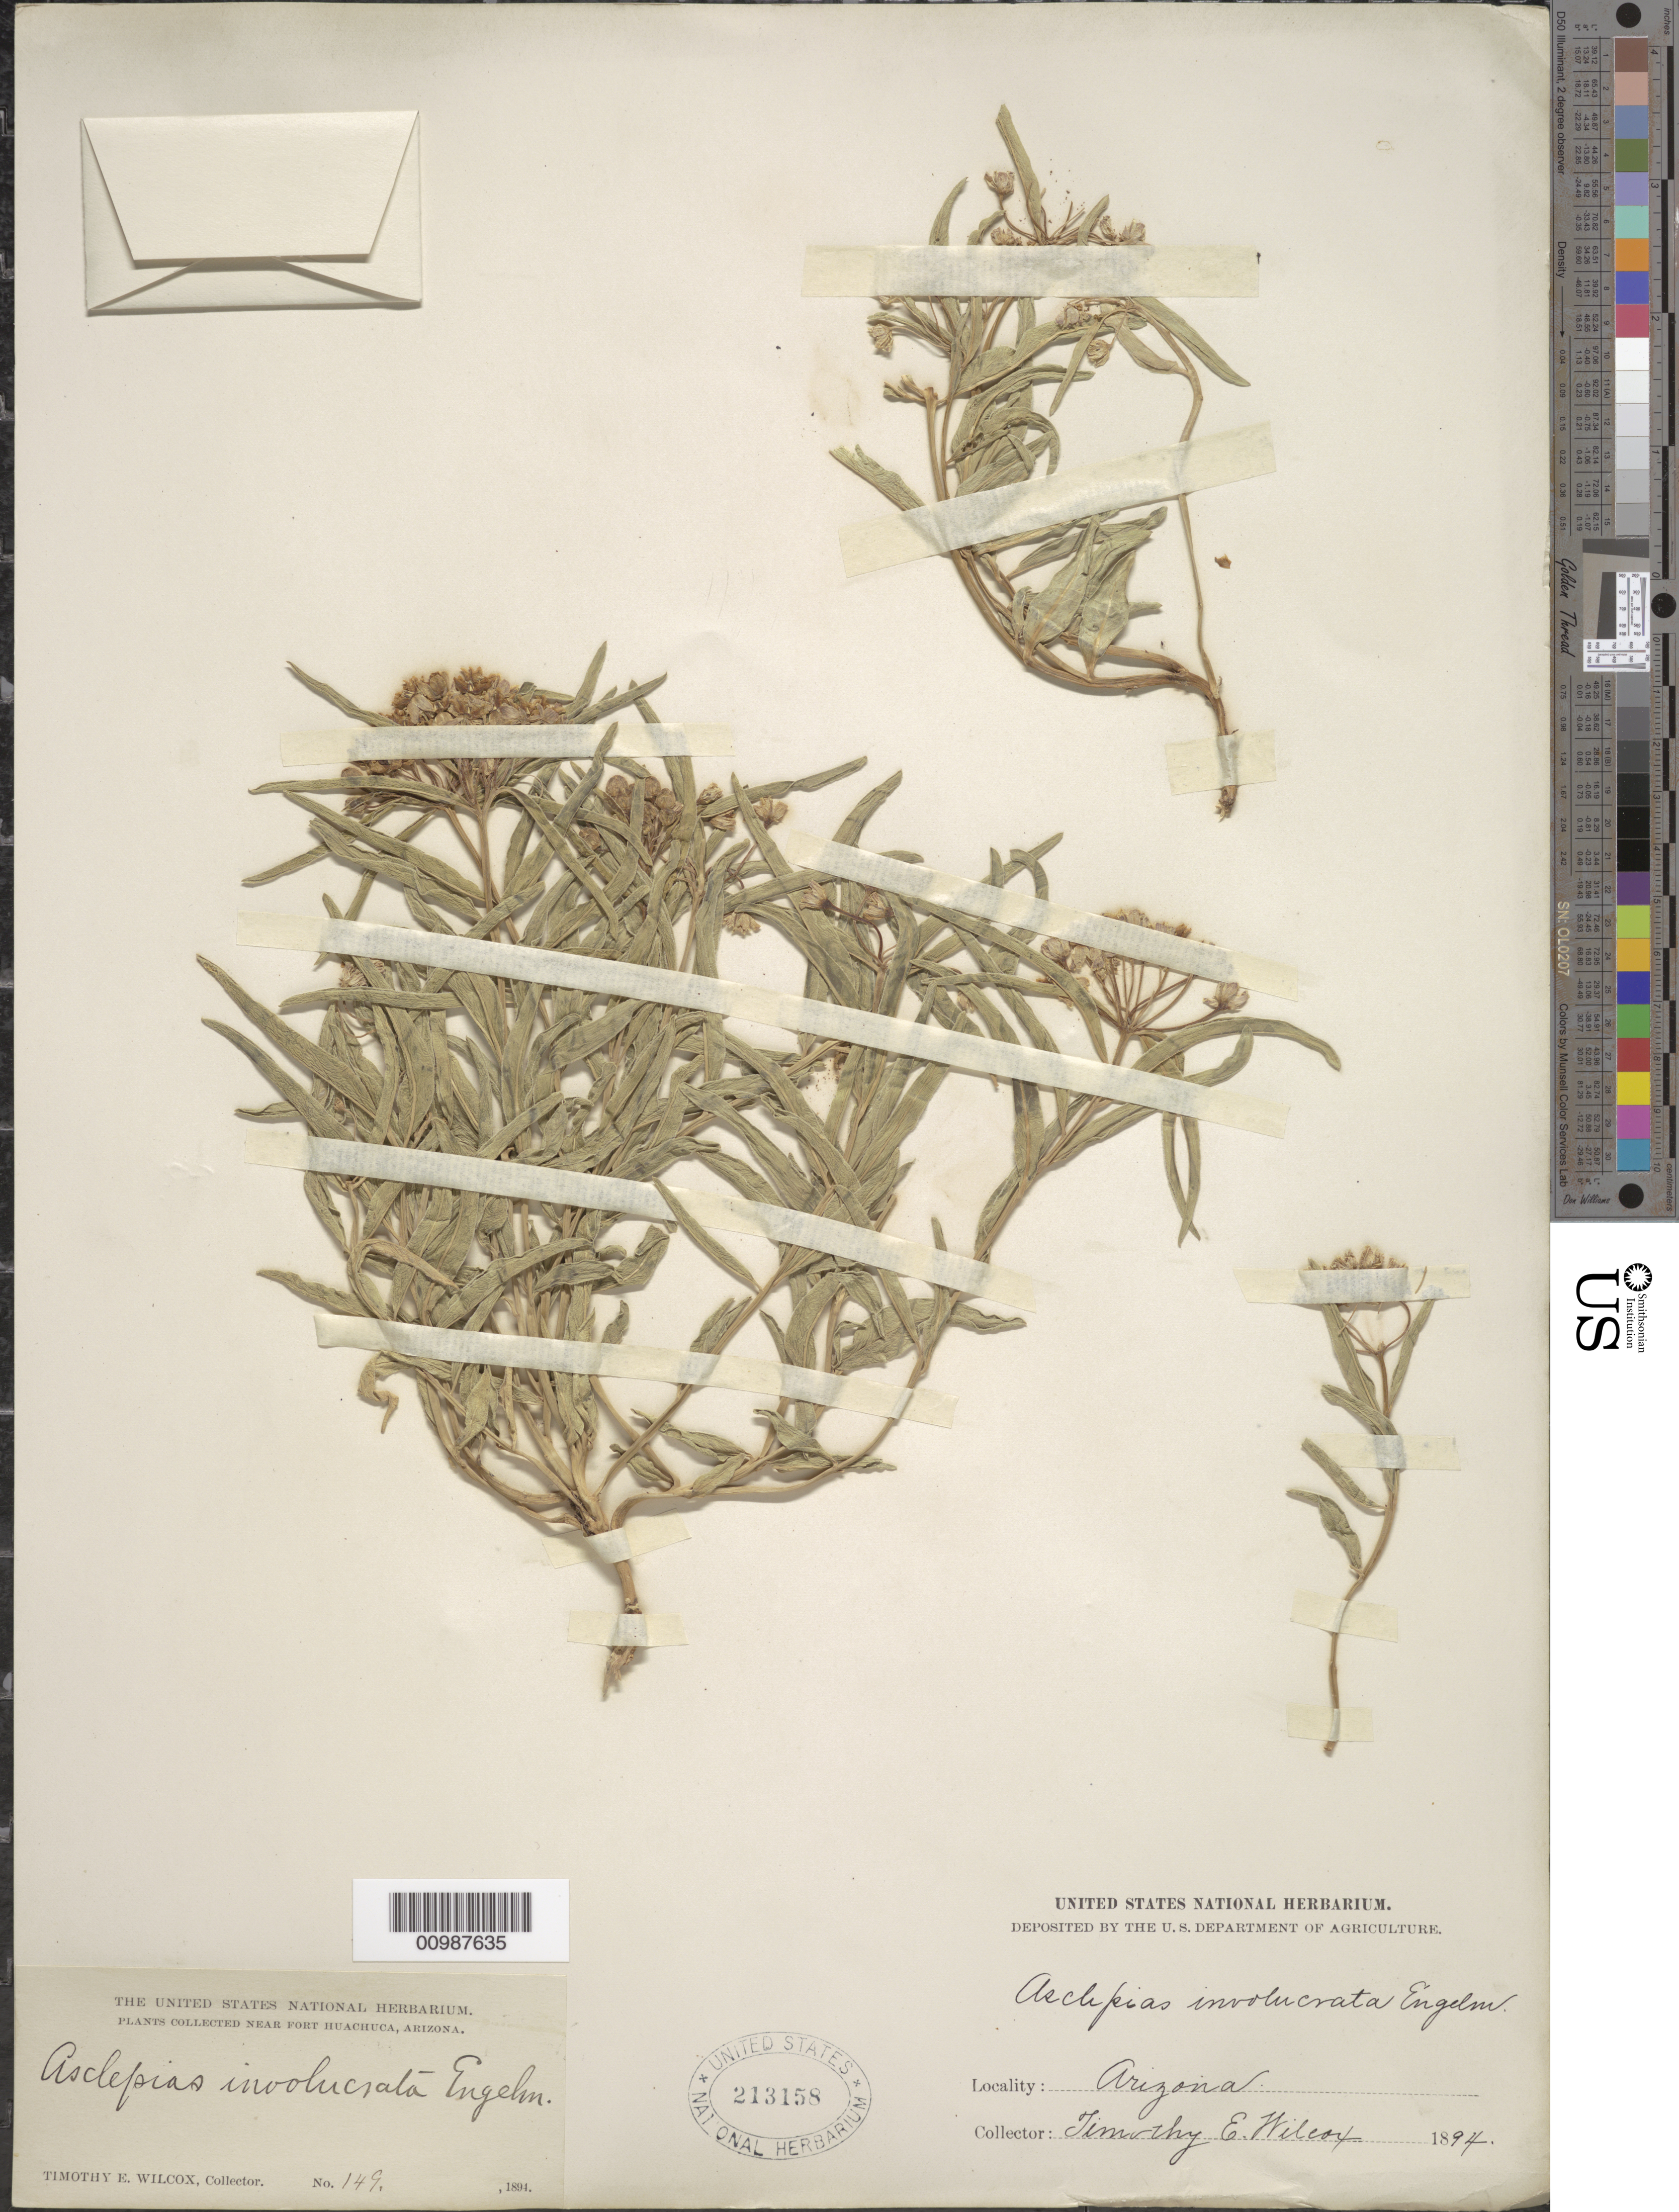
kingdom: Plantae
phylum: Tracheophyta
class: Magnoliopsida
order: Gentianales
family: Apocynaceae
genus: Asclepias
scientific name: Asclepias involucrata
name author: Engelm. ex Torr.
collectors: T. E. Wilcox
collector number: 149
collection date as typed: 1894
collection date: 1894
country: United States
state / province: Arizona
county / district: Cochise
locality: Near Fort Huachuca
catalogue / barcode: US 213158